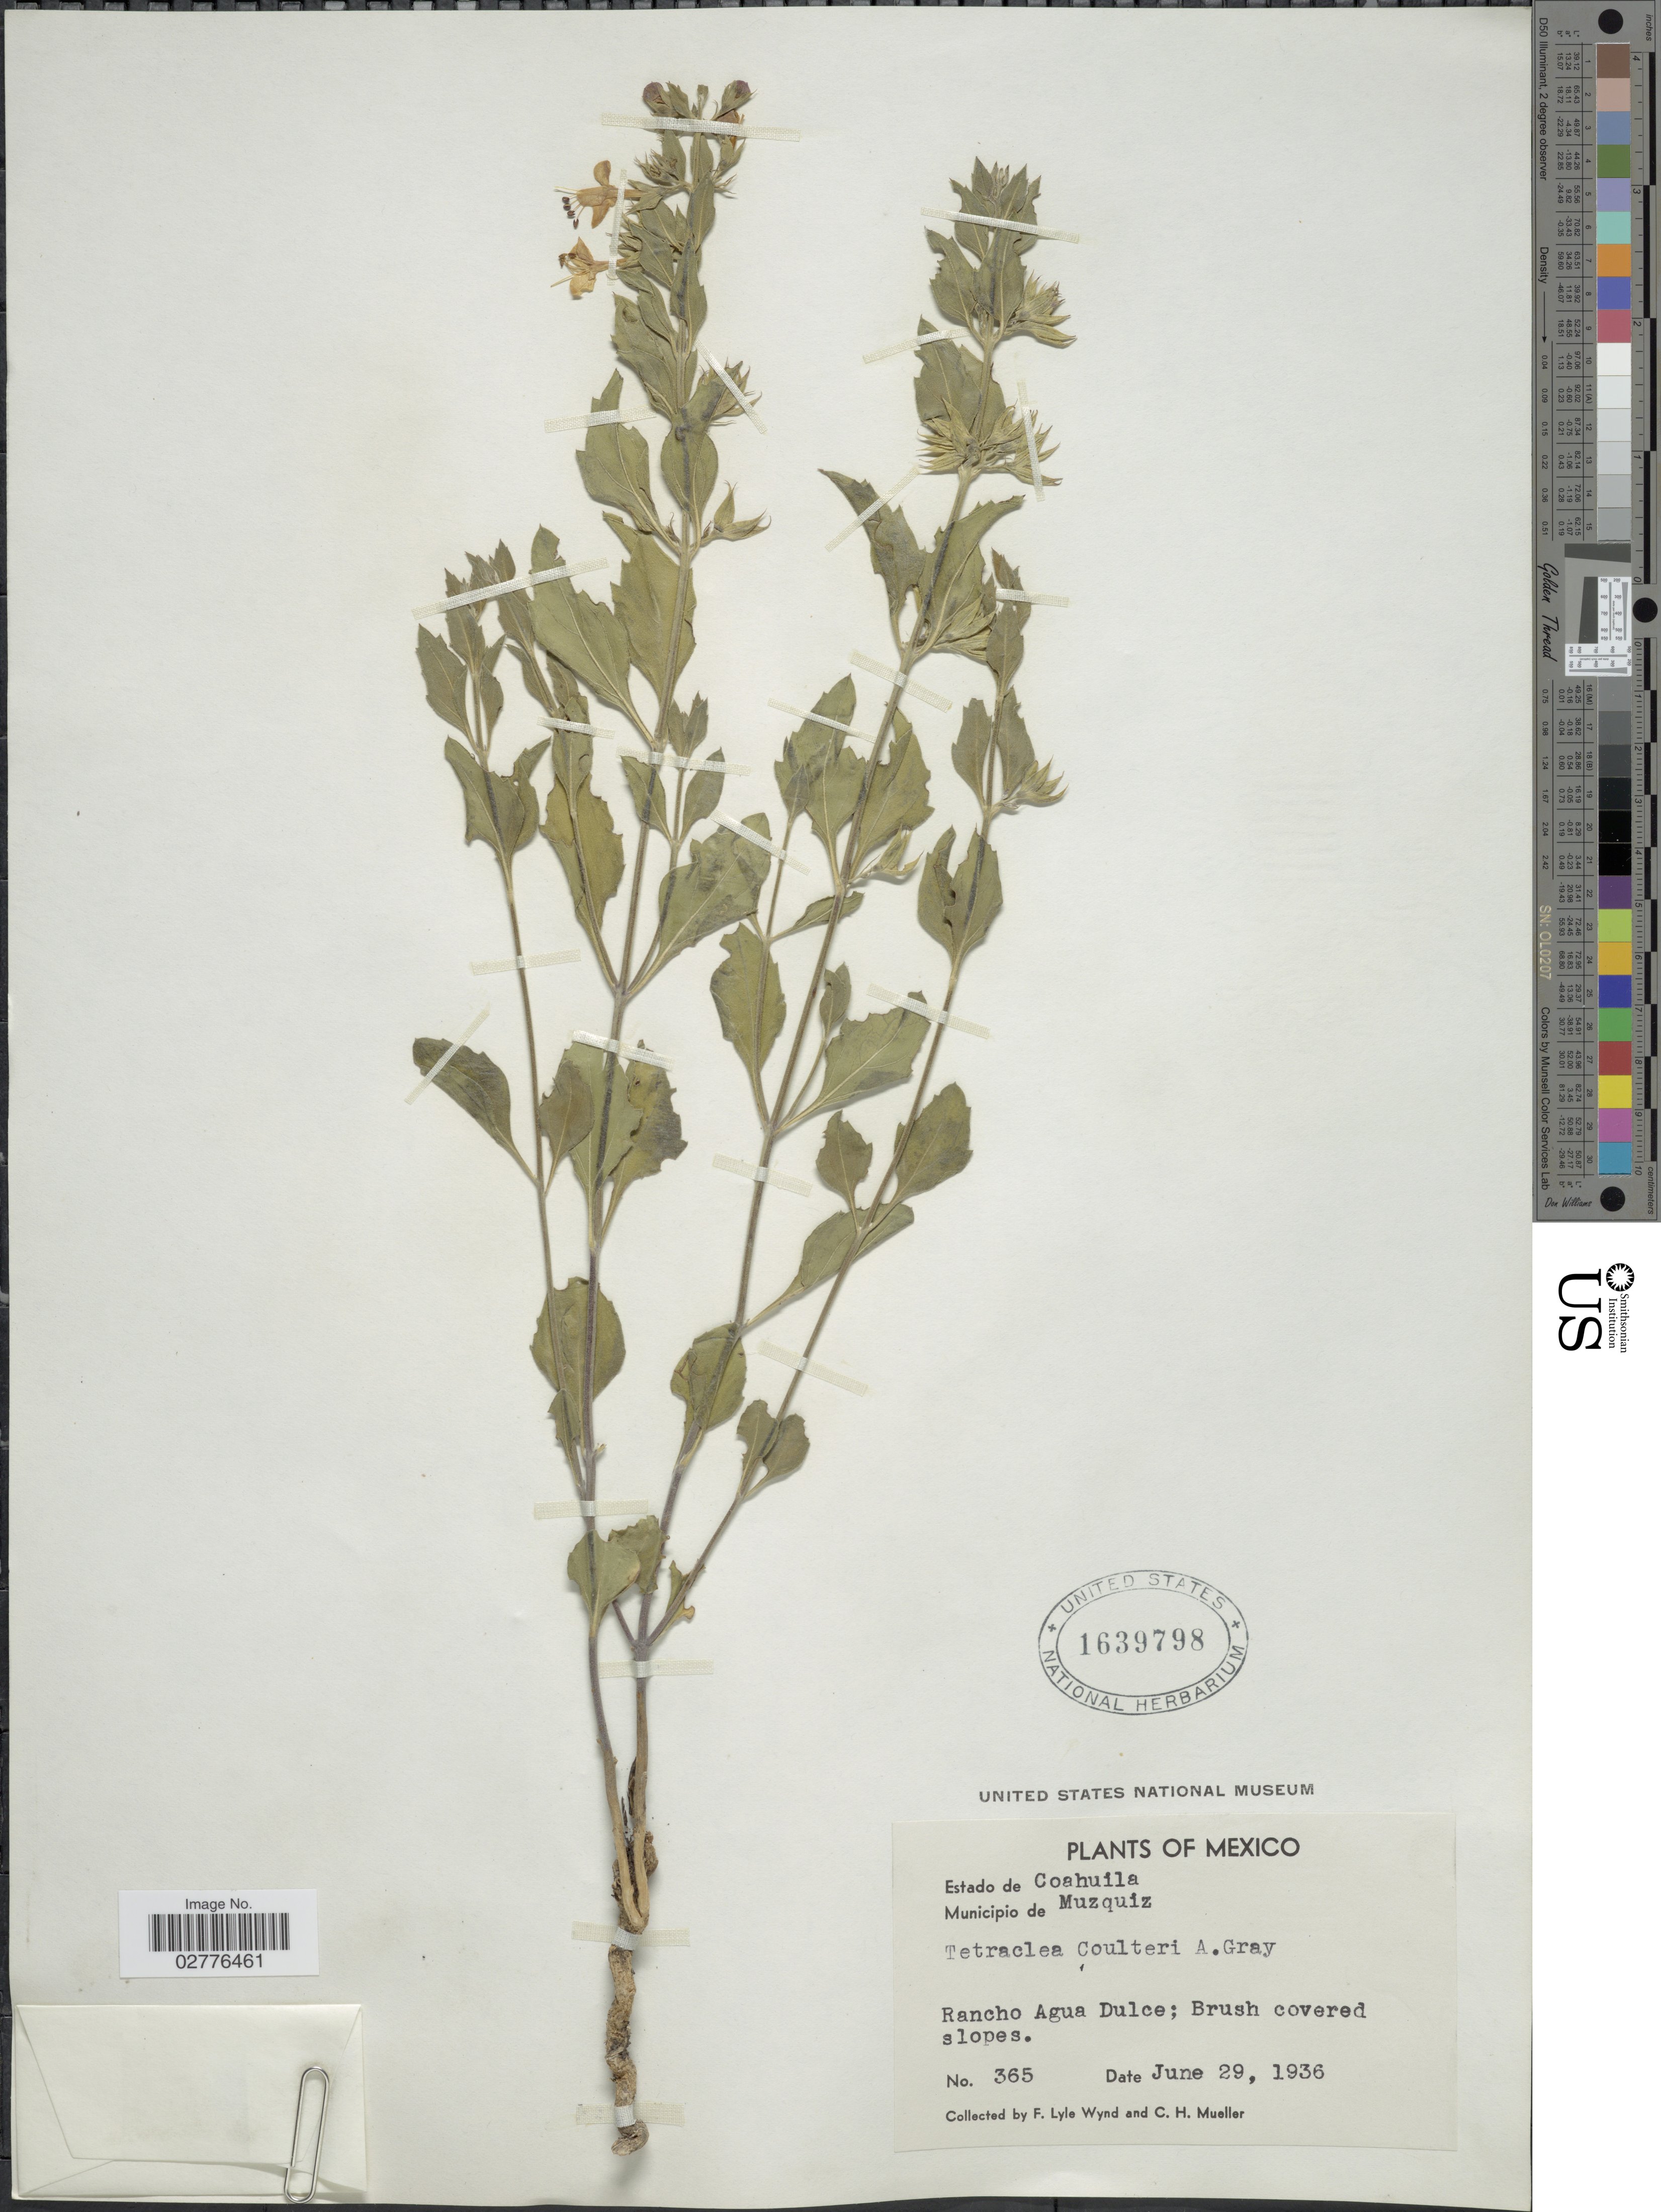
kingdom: Plantae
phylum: Tracheophyta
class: Magnoliopsida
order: Lamiales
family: Lamiaceae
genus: Tetraclea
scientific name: Tetraclea coulteri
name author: A. Gray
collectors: F. L. Wynd & C. H. Mueller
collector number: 365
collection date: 1936-06-29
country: Mexico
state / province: Coahuila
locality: Municipio de Muzquiz. Rancho Agua Dulce.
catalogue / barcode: US 1639798